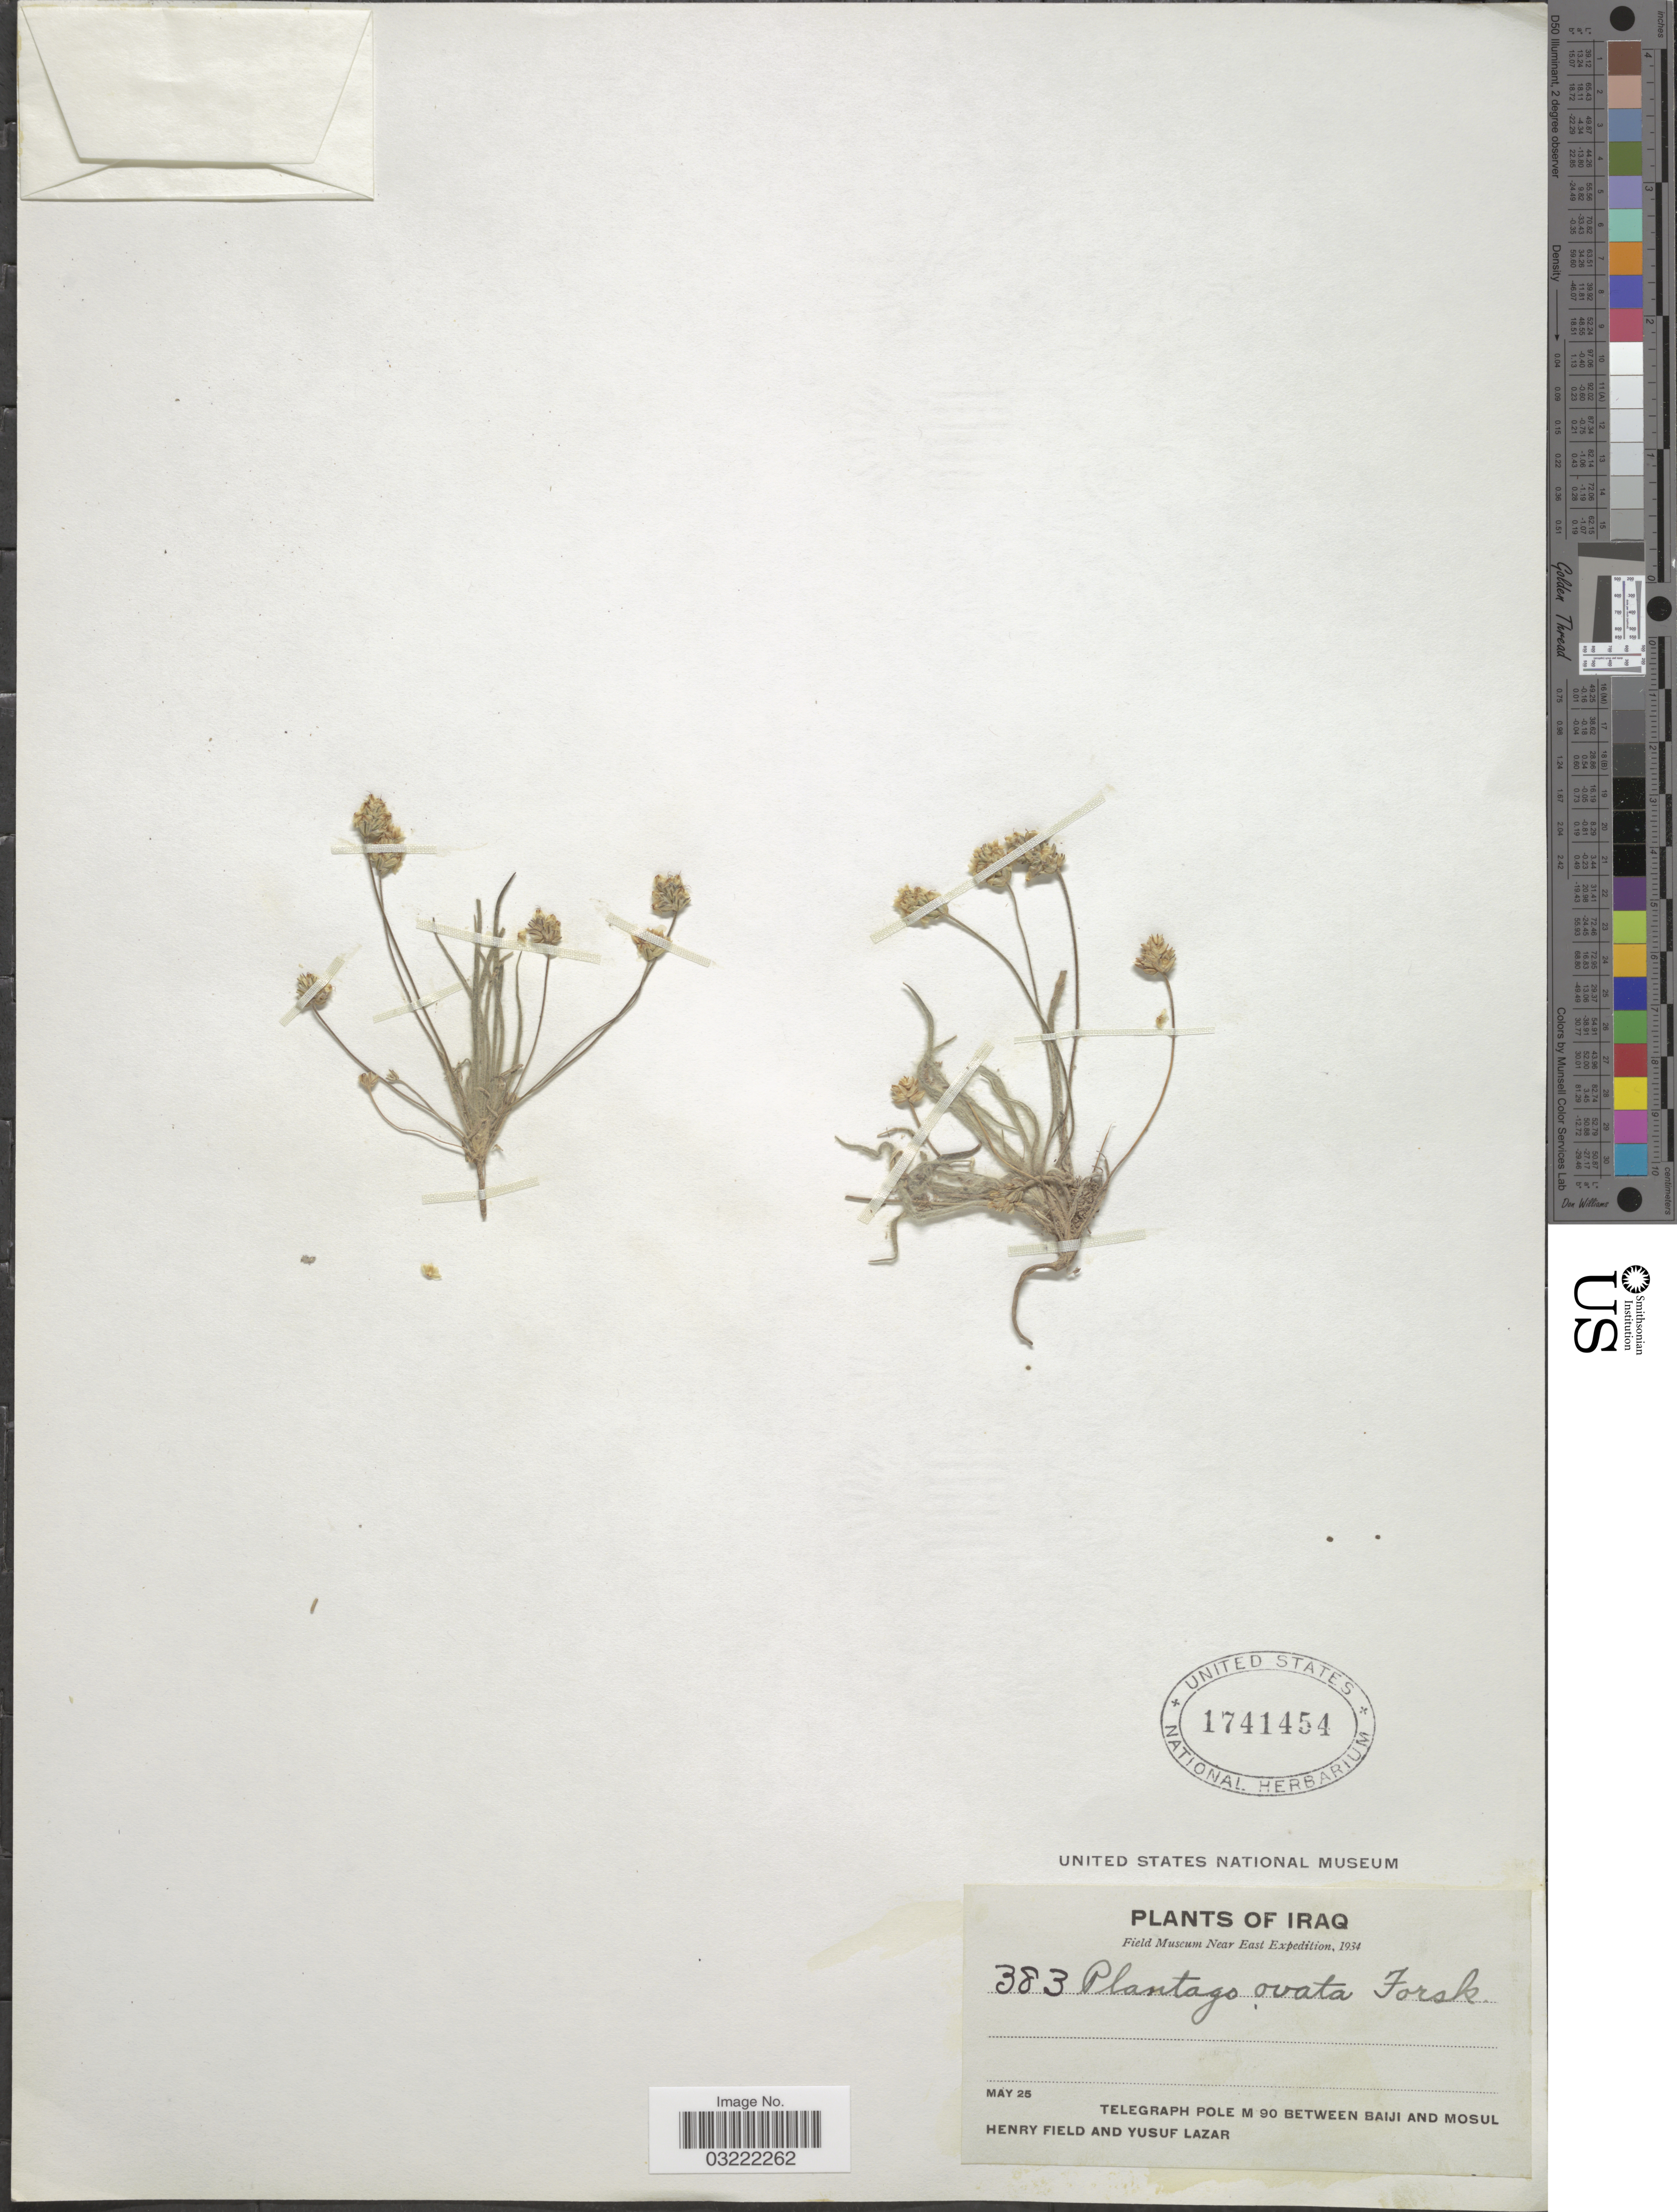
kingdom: Plantae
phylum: Tracheophyta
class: Magnoliopsida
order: Lamiales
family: Plantaginaceae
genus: Plantago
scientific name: Plantago ovata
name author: Forssk.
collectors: H. Field & Y. Lazar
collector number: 383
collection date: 1934-05-25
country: Iraq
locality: Telegraph Pole M 90 between Baiji and Mosul.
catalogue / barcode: US 1741454